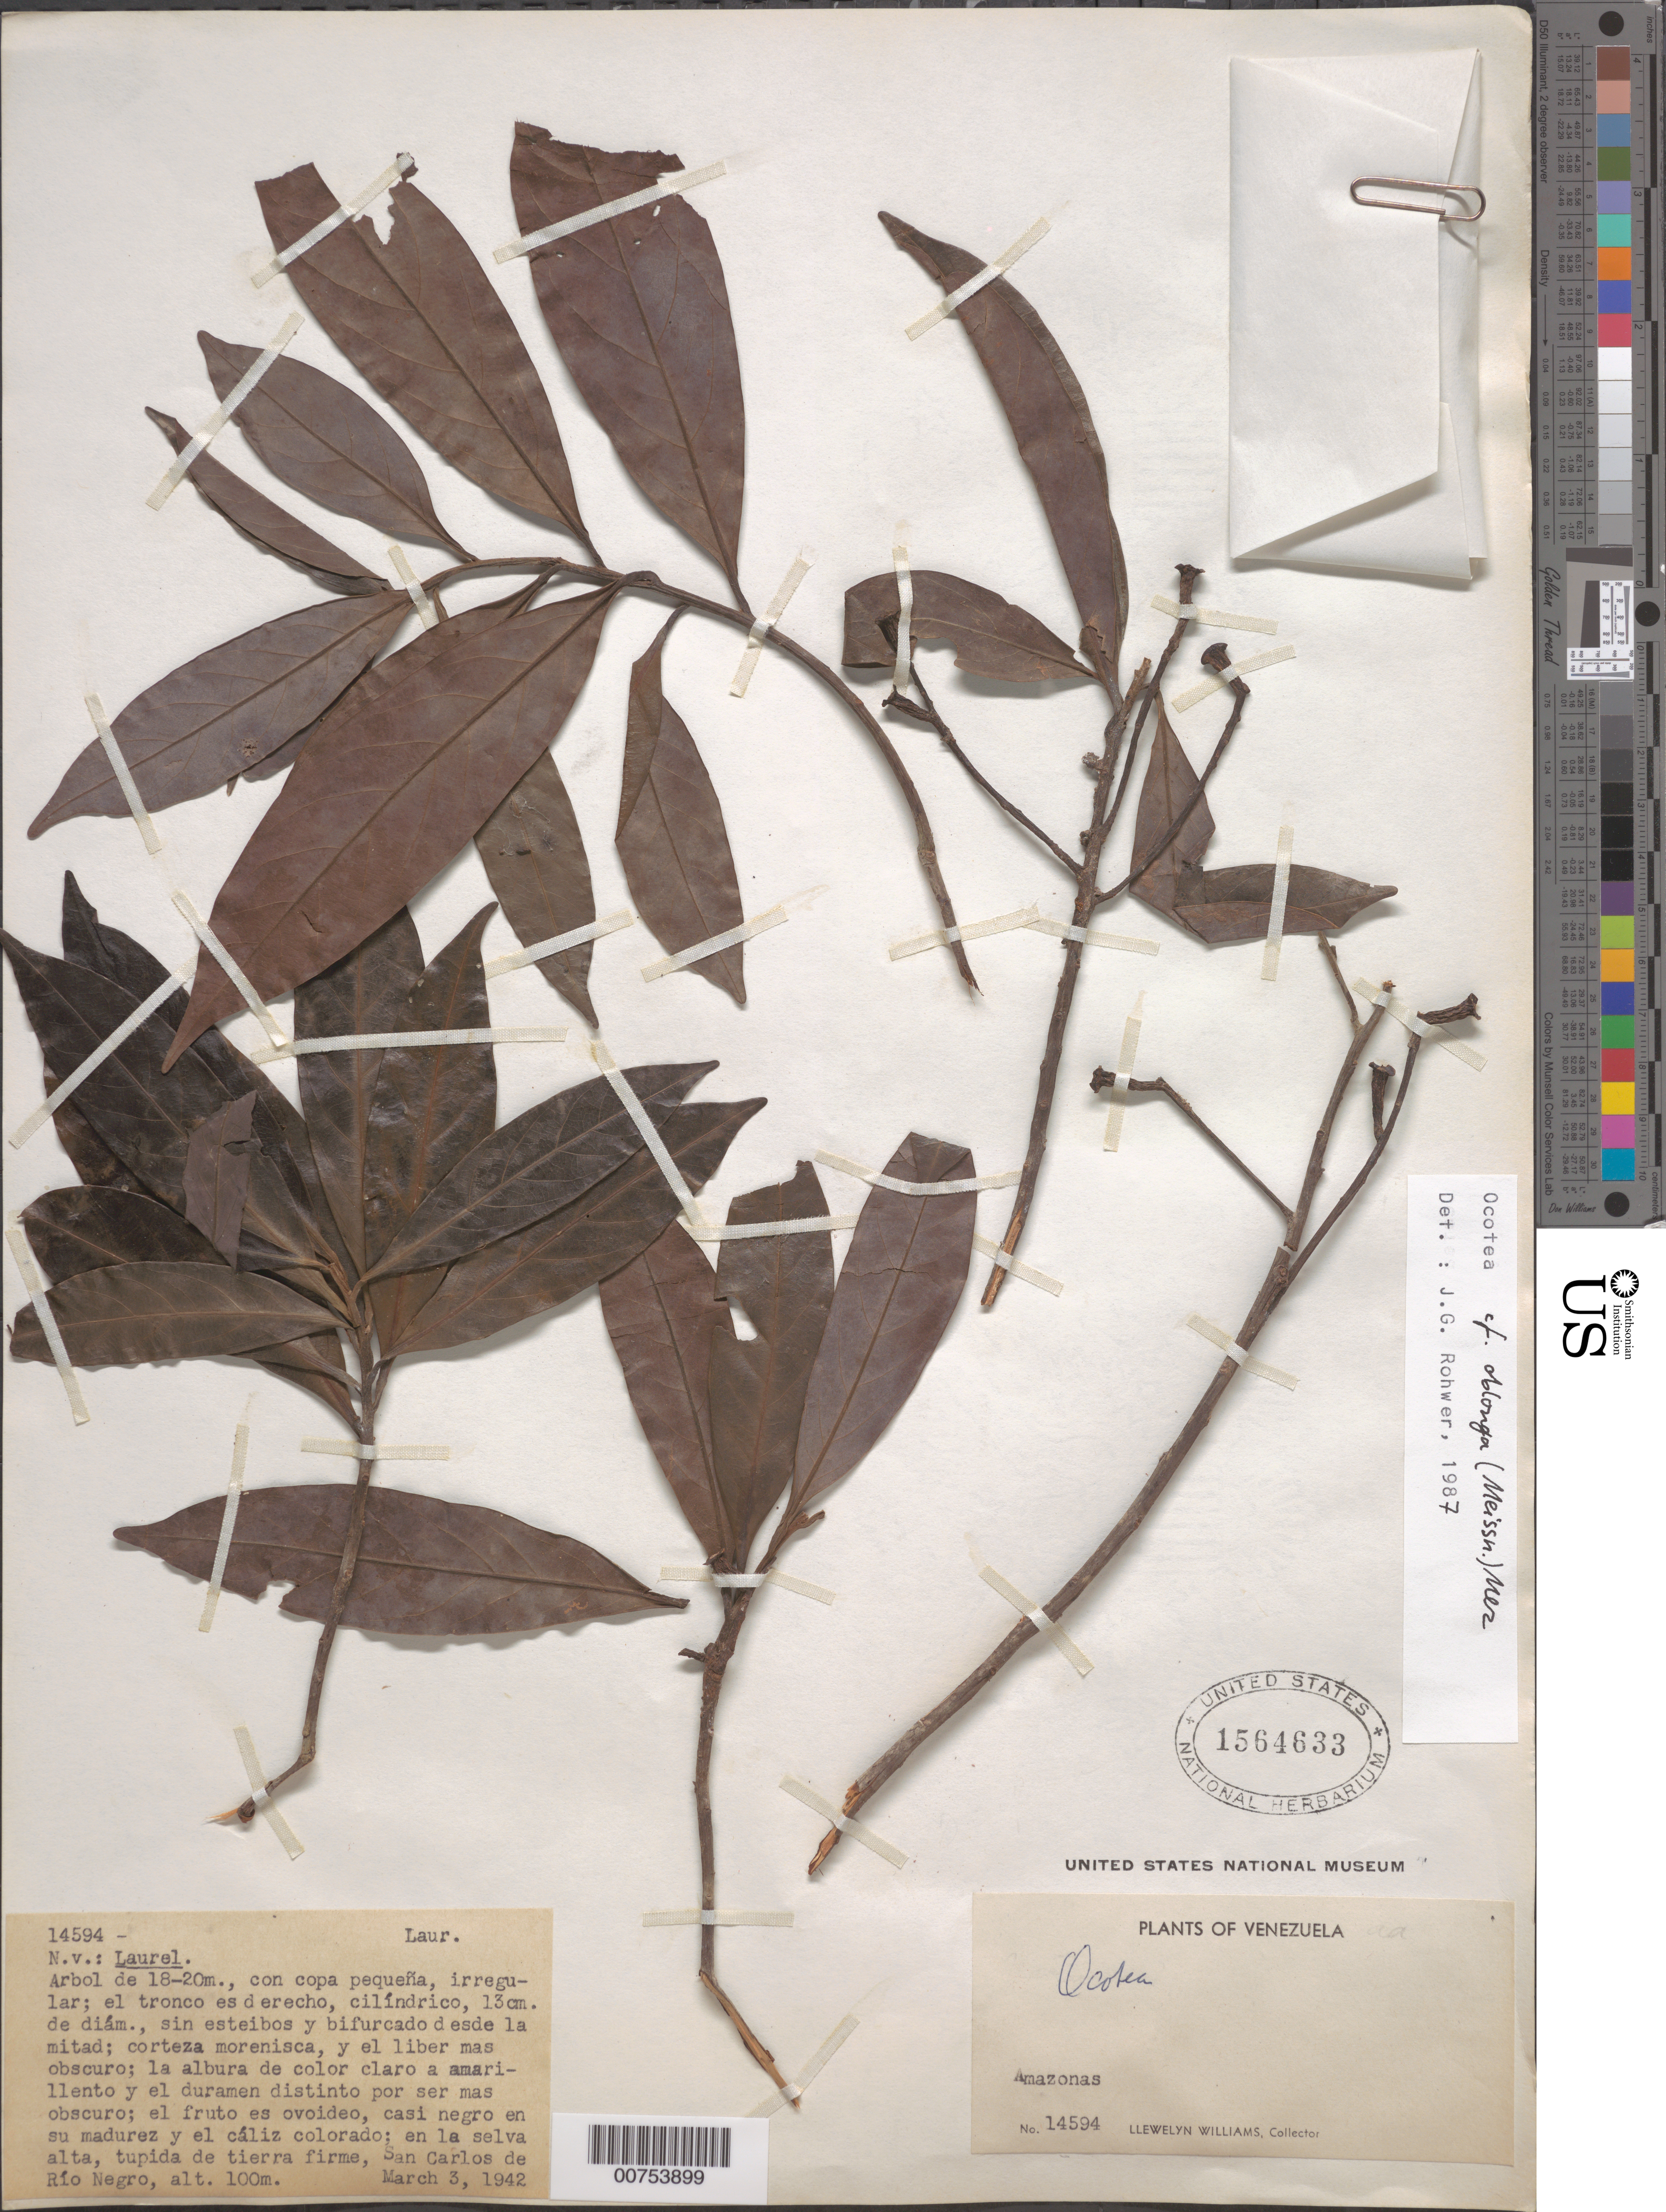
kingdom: Plantae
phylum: Tracheophyta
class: Magnoliopsida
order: Laurales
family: Lauraceae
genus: Ocotea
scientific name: Ocotea oblonga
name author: (Meisn.) Mez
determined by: Rohwer, J. G.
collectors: Ll. Williams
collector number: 14594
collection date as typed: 3-Mar-42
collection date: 1942-03-03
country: Venezuela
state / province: Amazonas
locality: San Carlos de Río Negro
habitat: High dense forest; terra firma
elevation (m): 100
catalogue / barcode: US 1564633